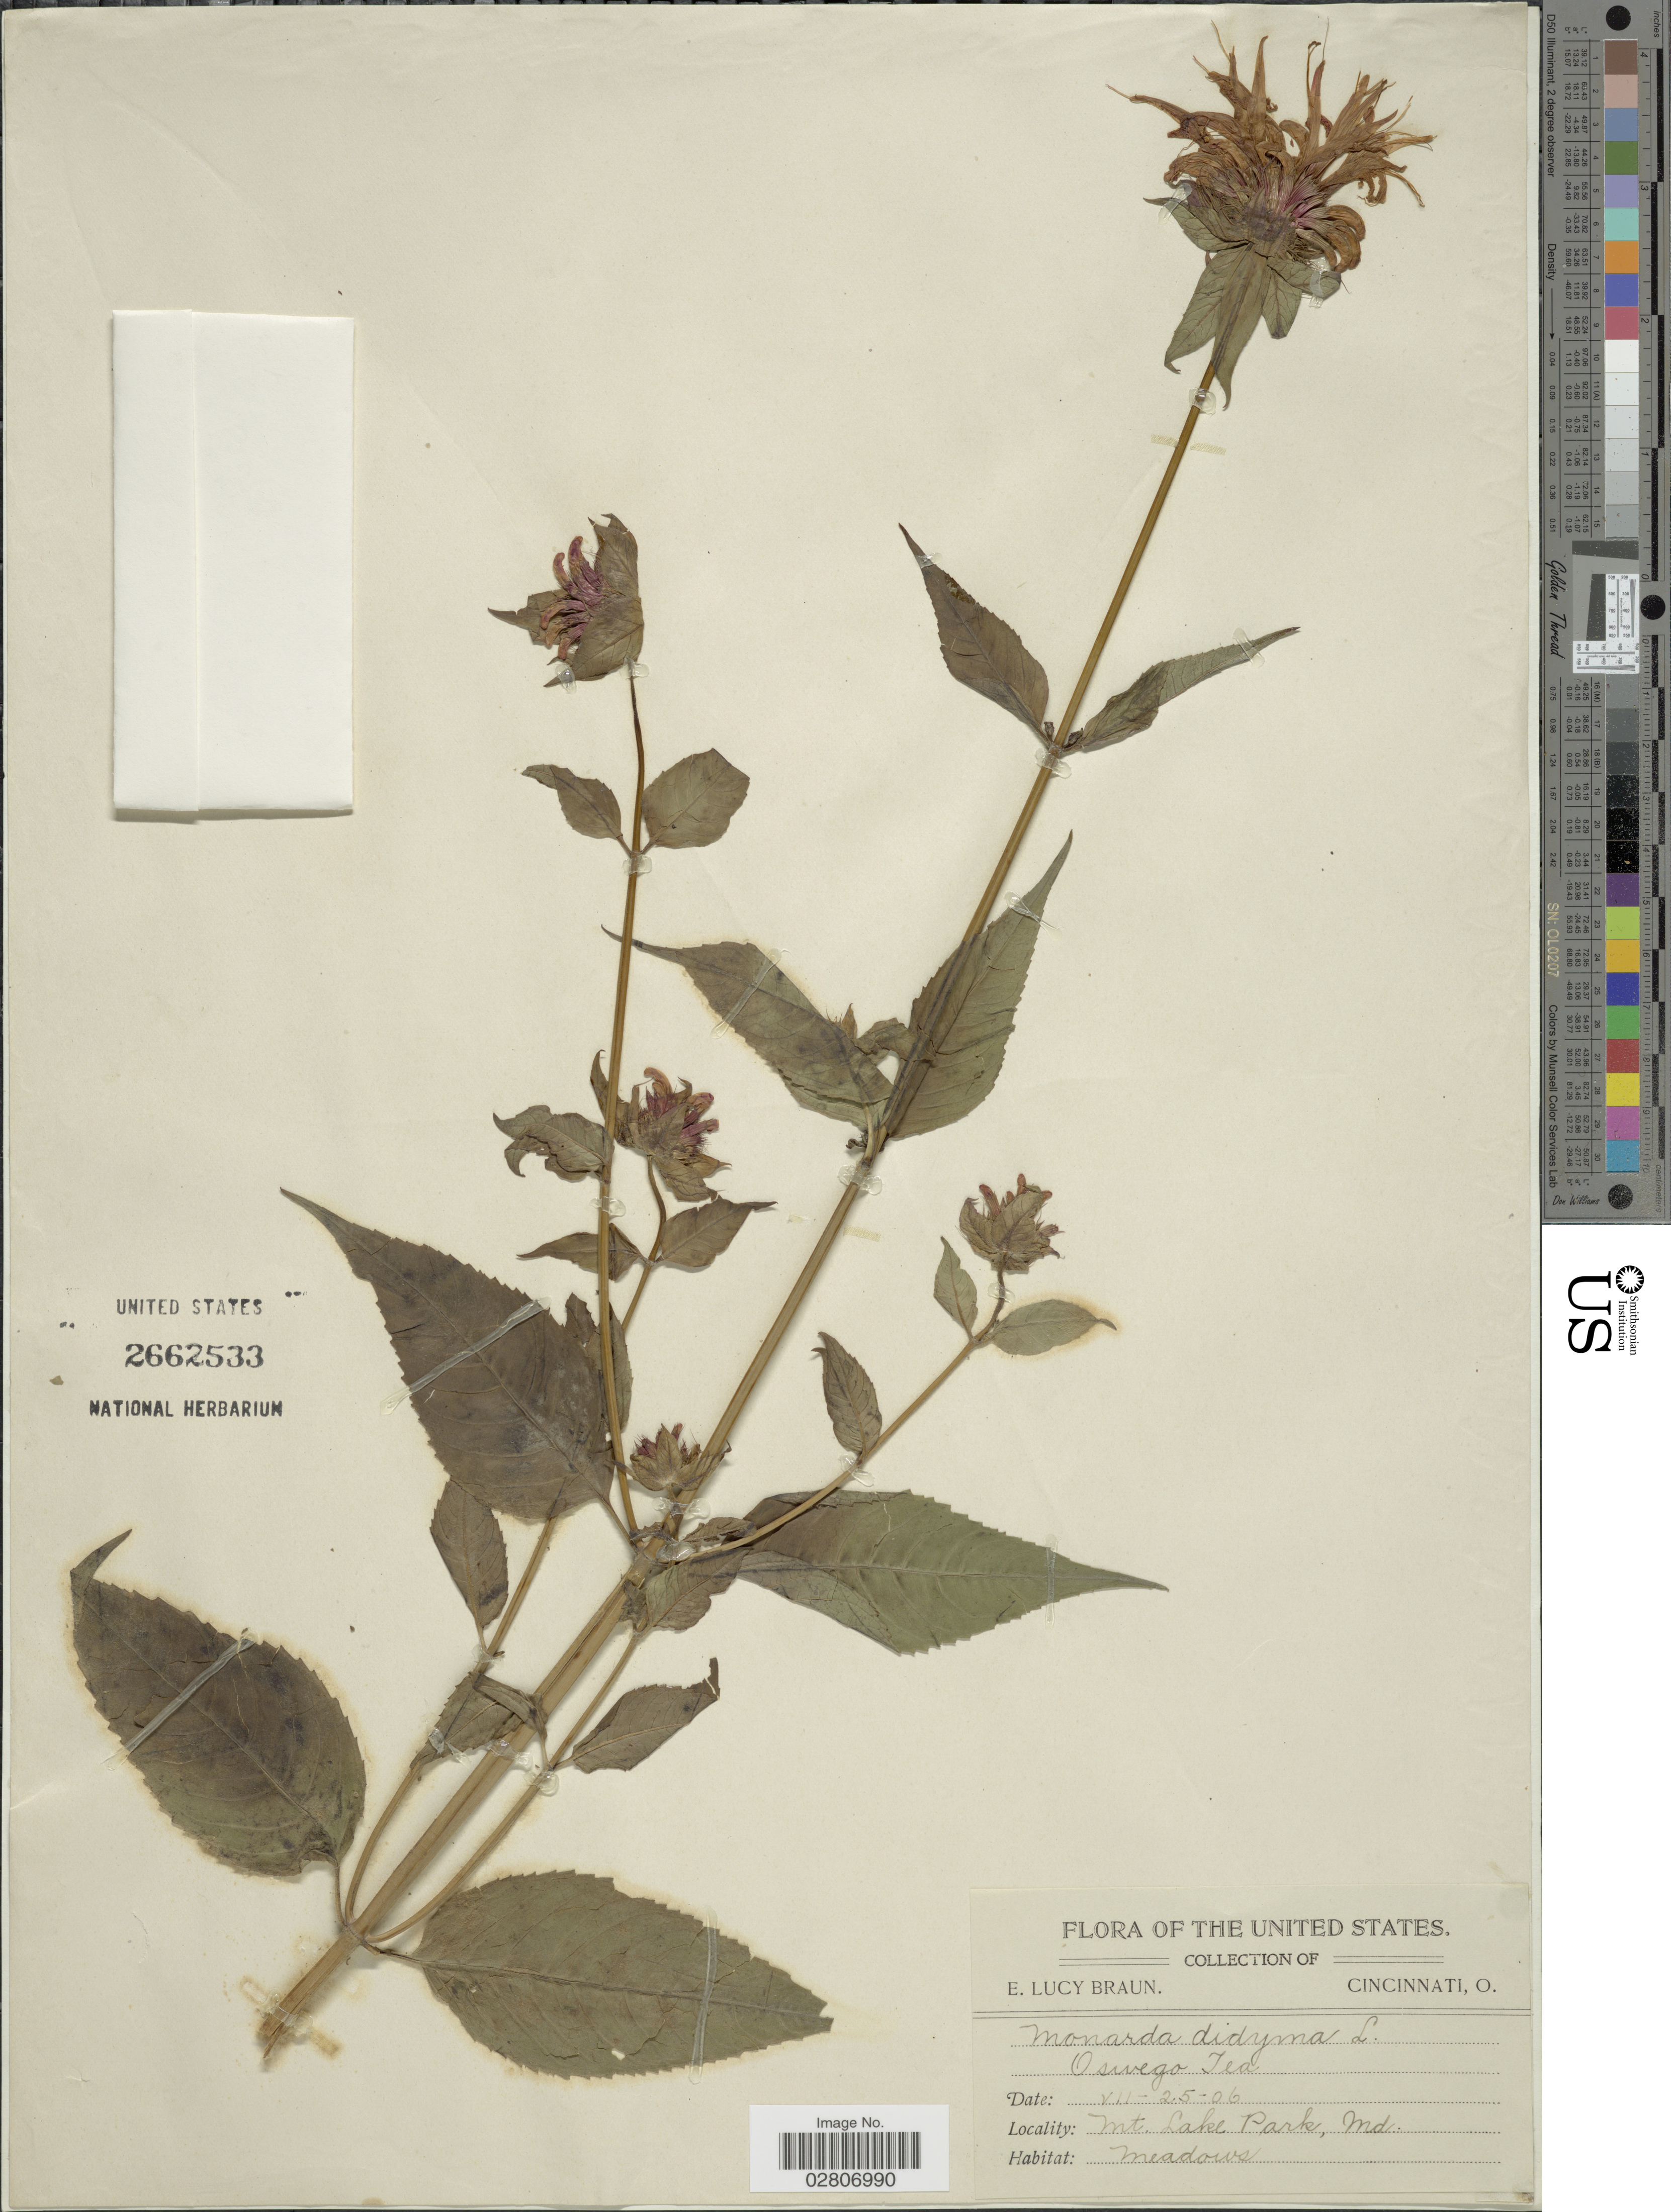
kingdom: Plantae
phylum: Tracheophyta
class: Magnoliopsida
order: Lamiales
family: Lamiaceae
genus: Monarda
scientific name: Monarda didyma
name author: L.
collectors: E. L. Braun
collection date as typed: Transcribed d/m/y: 25/7/6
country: United States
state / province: Maryland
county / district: Garrett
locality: Mt. Lake Park.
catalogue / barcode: US 2662533